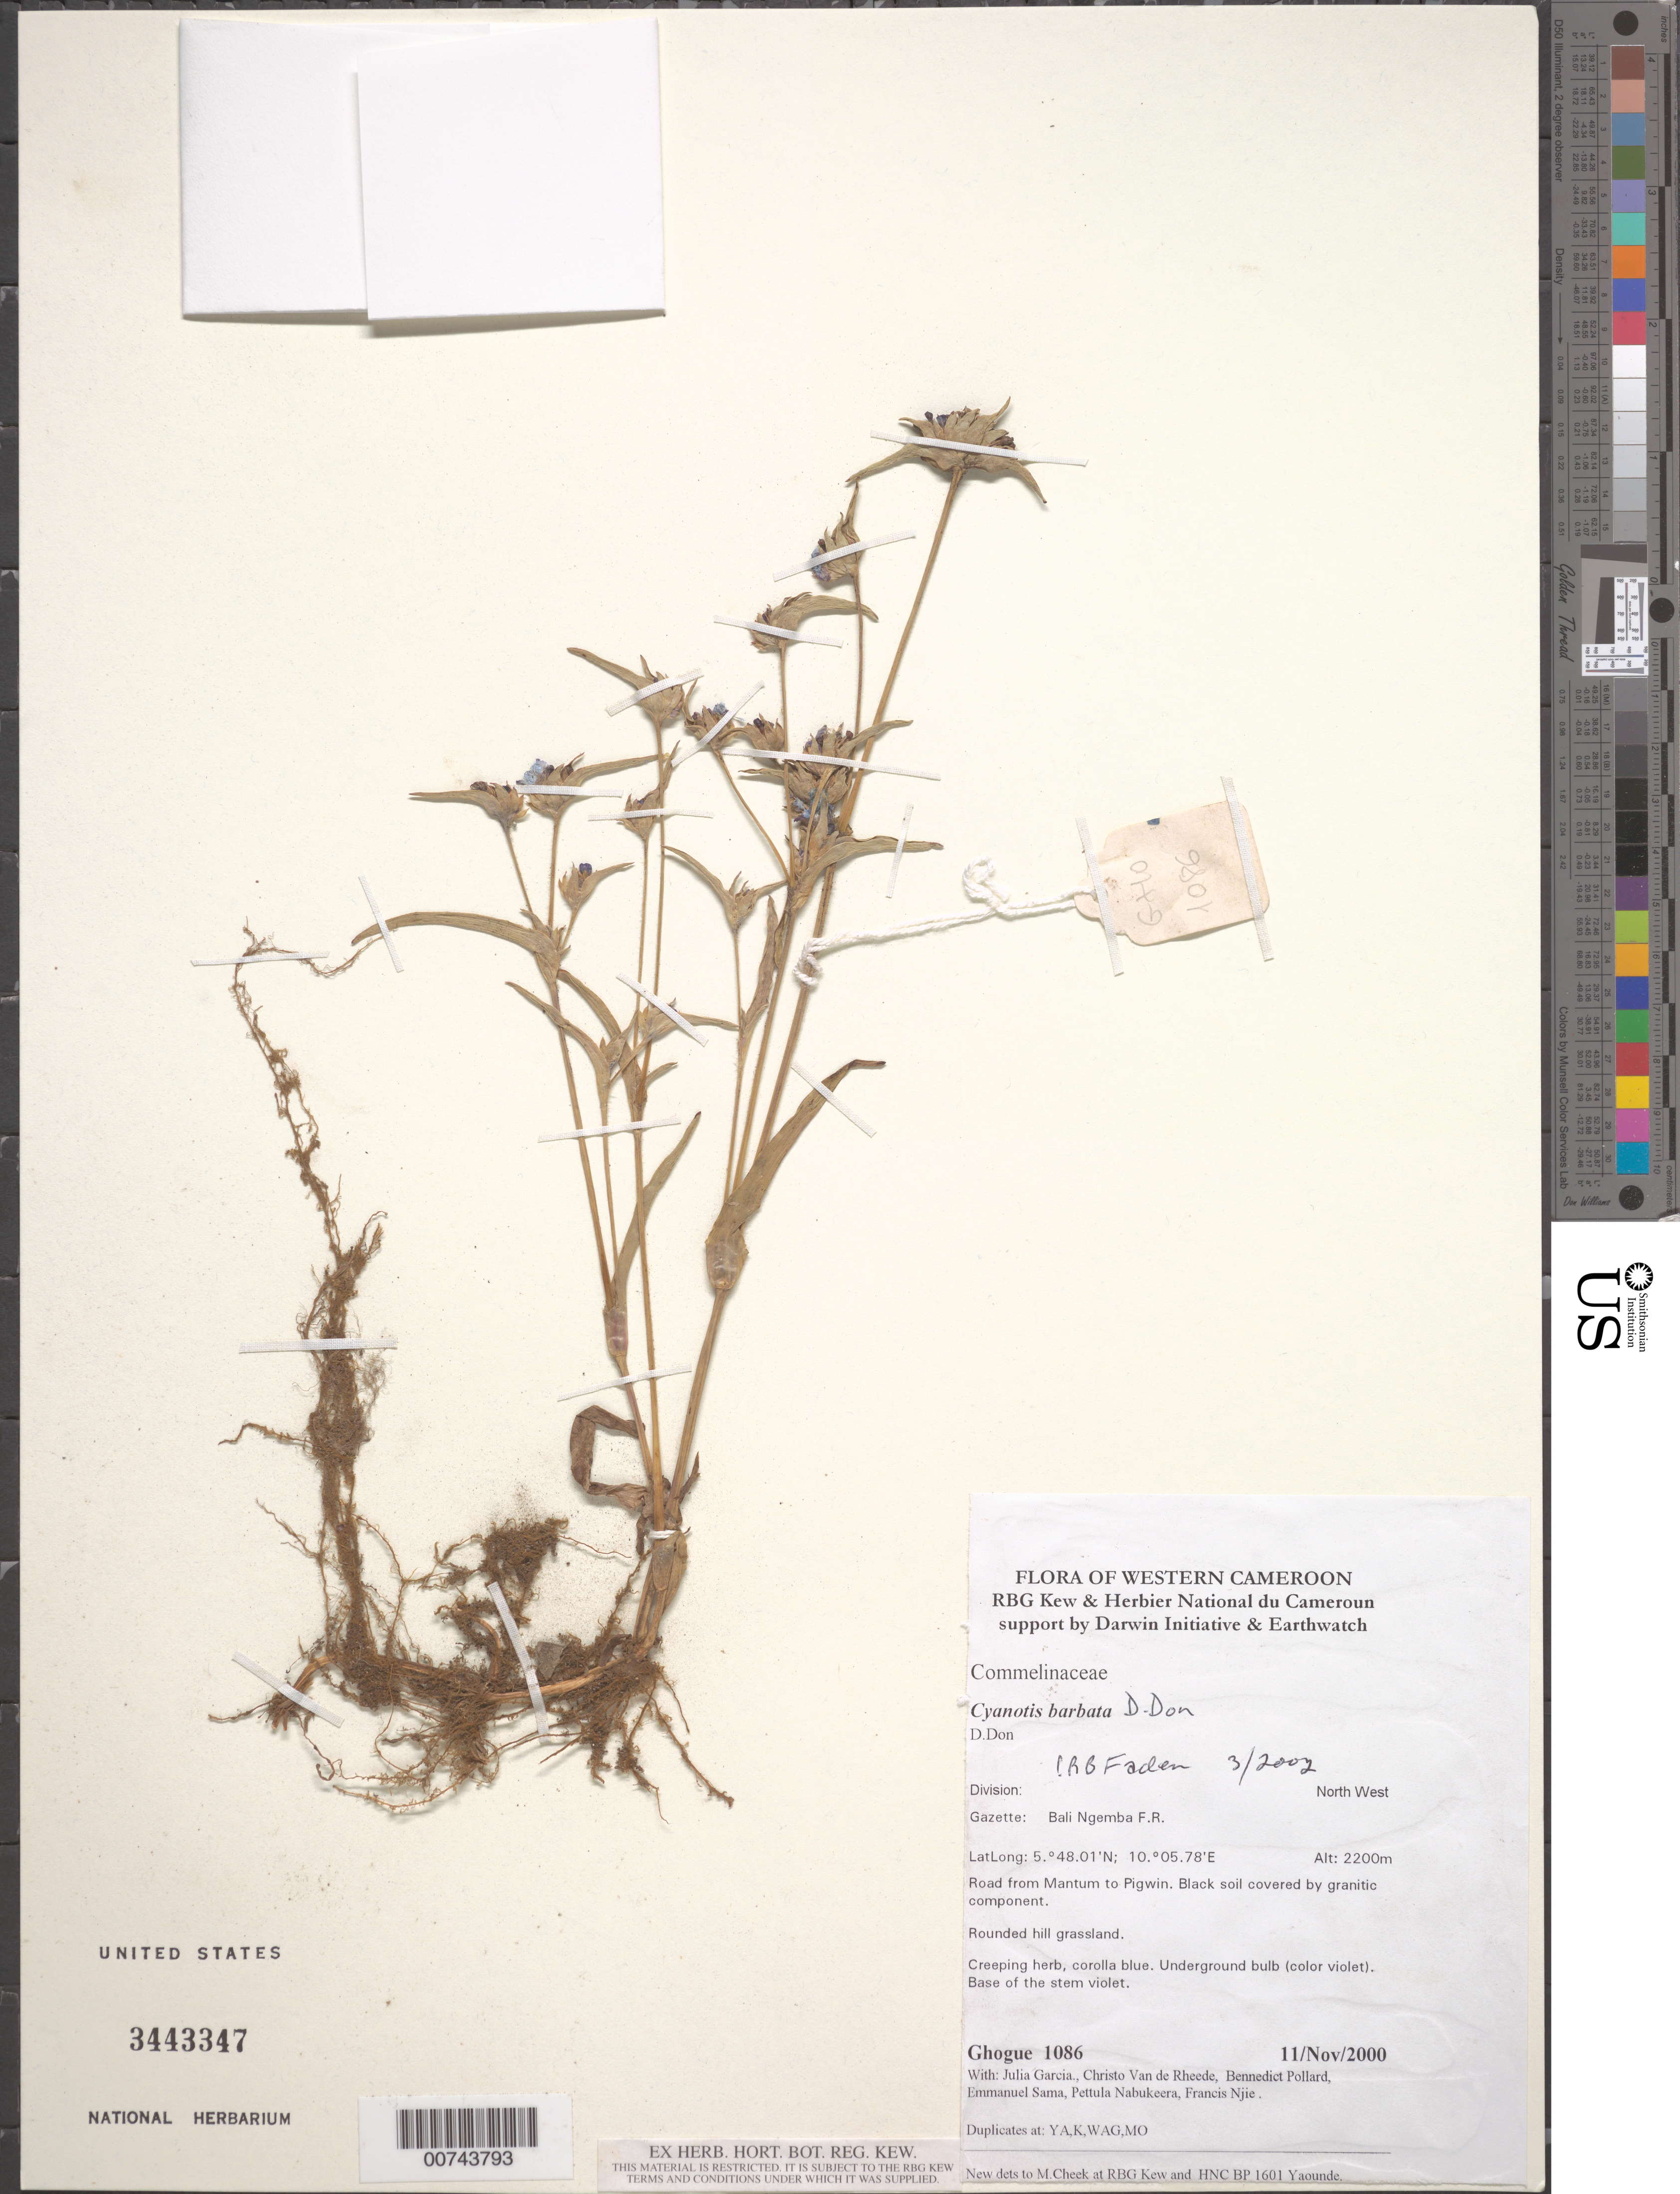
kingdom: Plantae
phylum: Tracheophyta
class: Liliopsida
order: Commelinales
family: Commelinaceae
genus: Cyanotis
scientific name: Cyanotis barbata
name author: D. Don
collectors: -- Ghogue et al.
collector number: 1086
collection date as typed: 11 Nov 2000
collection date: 2000-11-11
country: Cameroon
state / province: Nord-ouest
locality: Bali Ngemba Forest Reserve, from Mantum to Pigwin.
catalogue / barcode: US 3443347